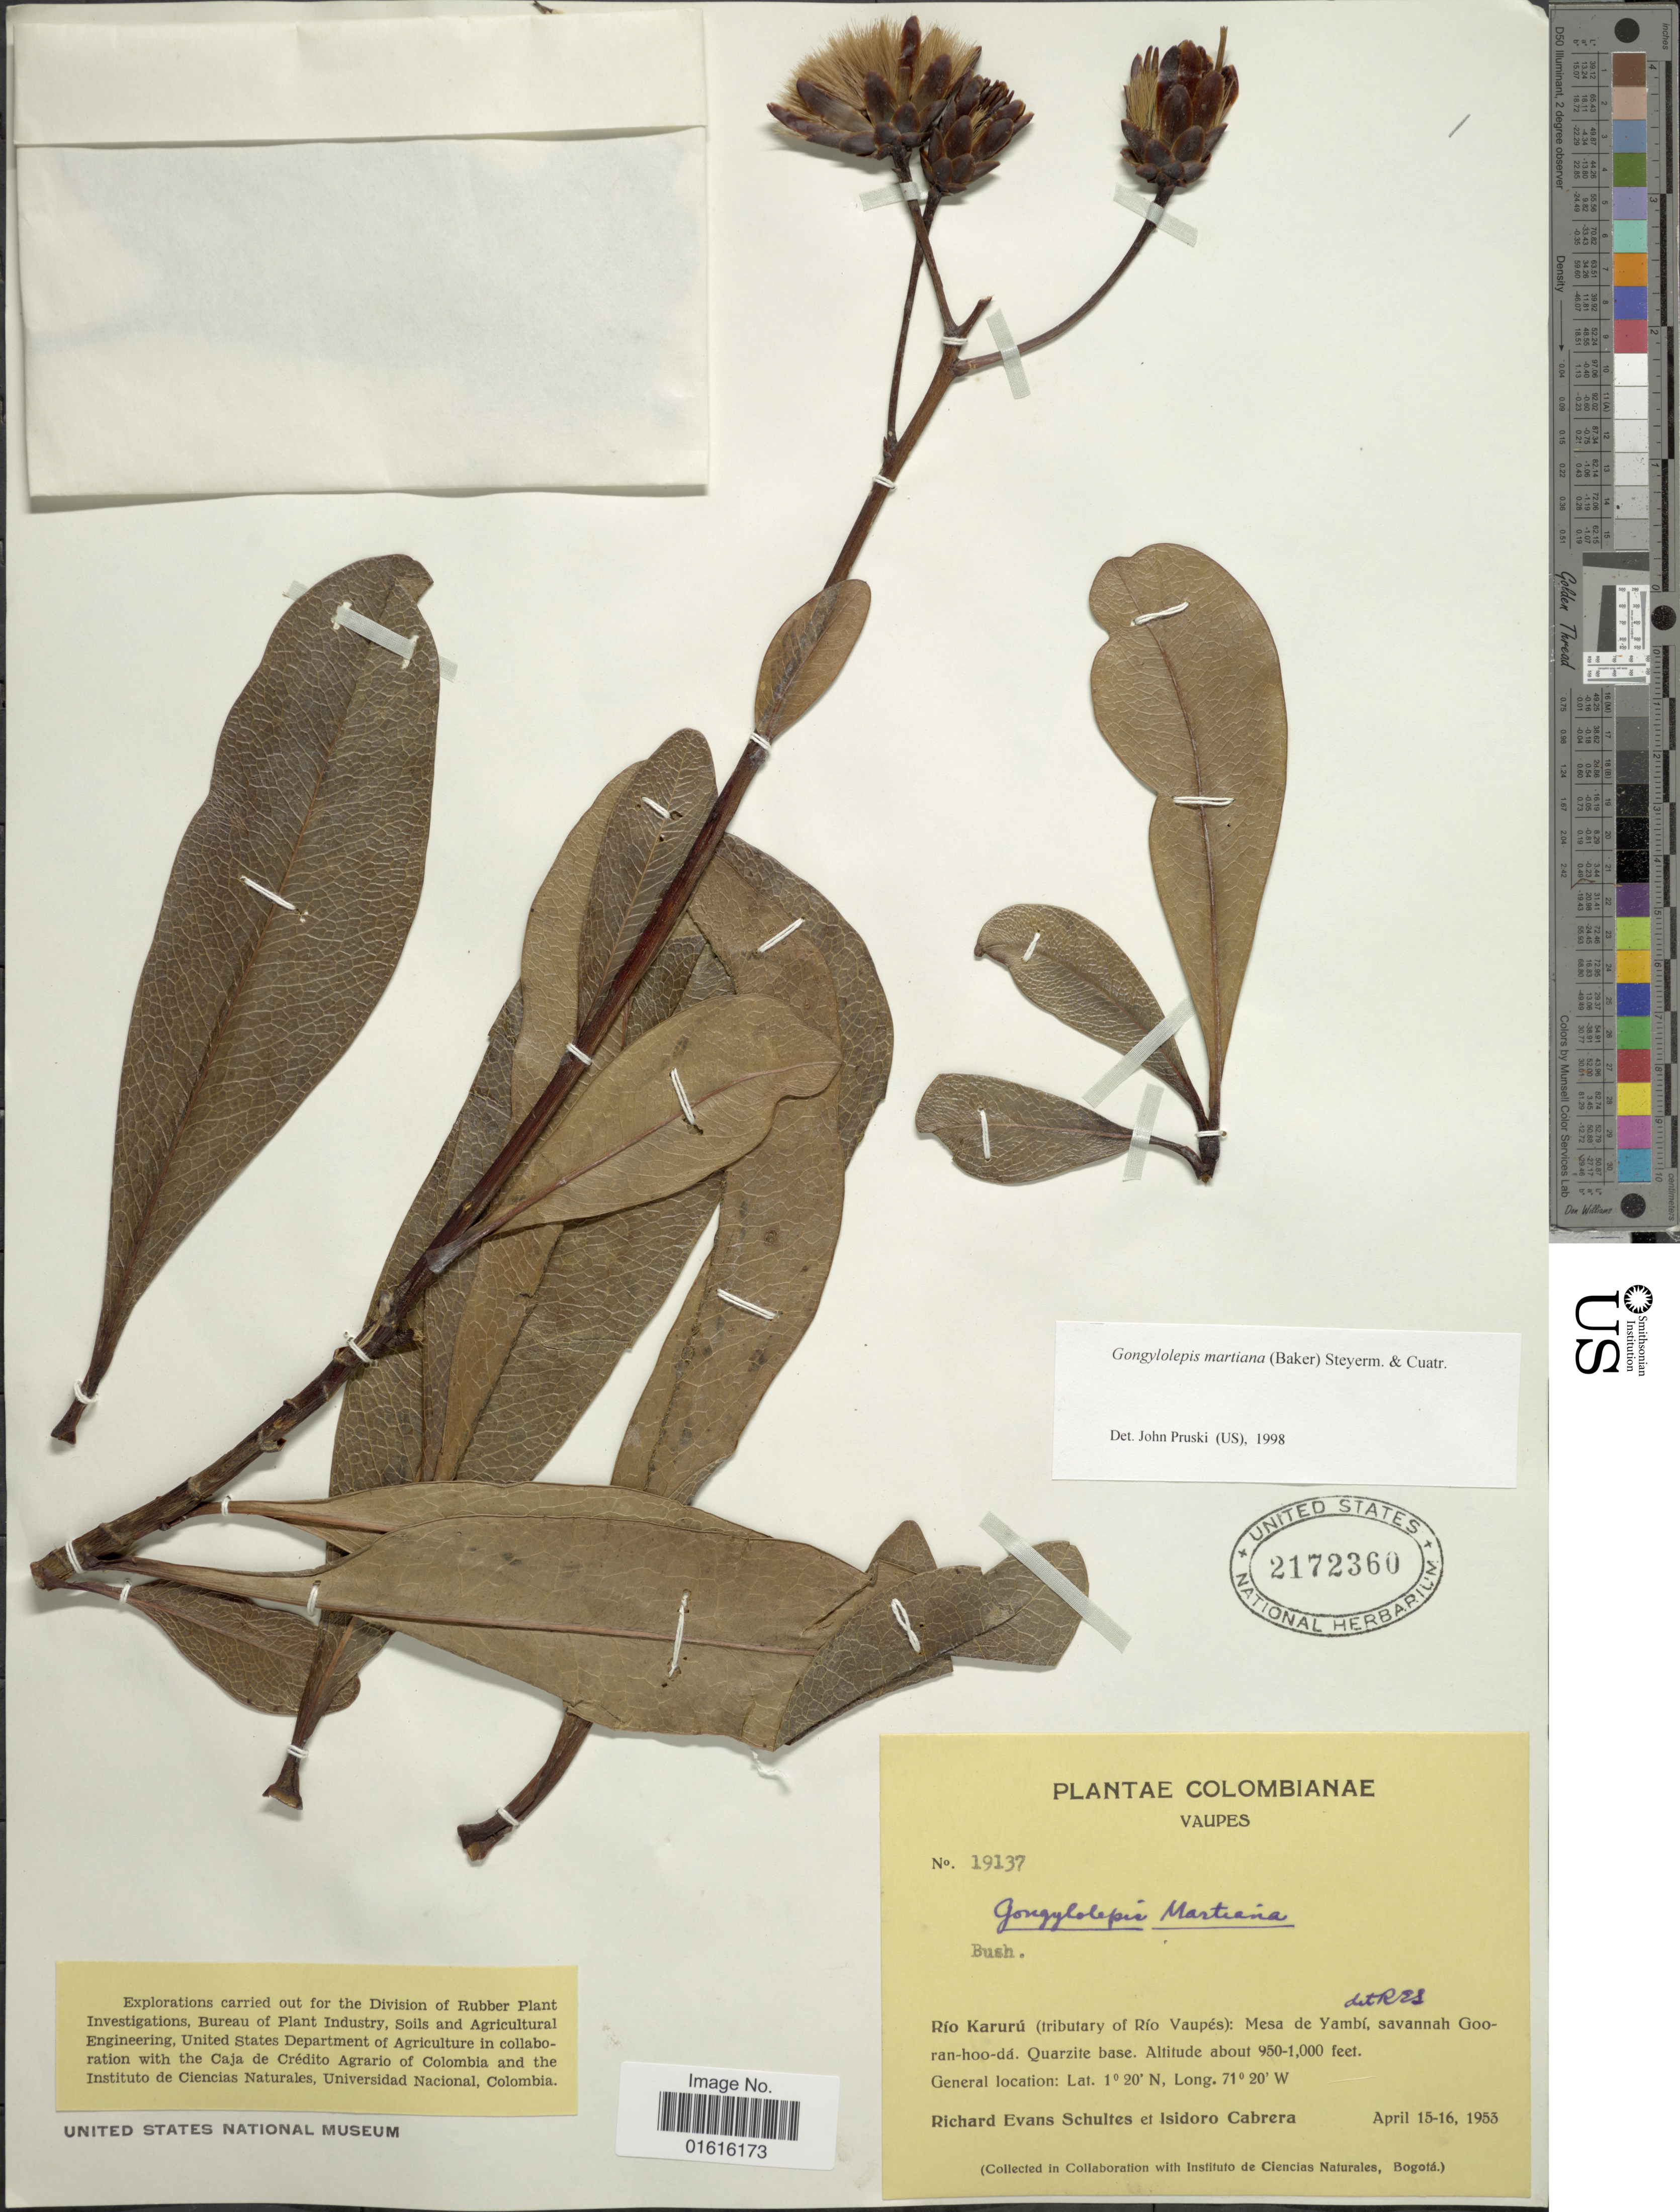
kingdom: Plantae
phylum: Tracheophyta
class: Magnoliopsida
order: Asterales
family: Asteraceae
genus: Gongylolepis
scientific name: Gongylolepis martiana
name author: (Baker) Steyerm. & Cuatrec.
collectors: R. E. Schultes & I. Cabrera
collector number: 19137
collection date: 1953-04-15/1953-04-16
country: Colombia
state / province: Vaupés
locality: Rio Karuru (tributary of Rio Vaupes): Messa de Yambi, savannah Gooran-hoo-da. Quarzite base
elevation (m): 290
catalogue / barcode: US 2172360